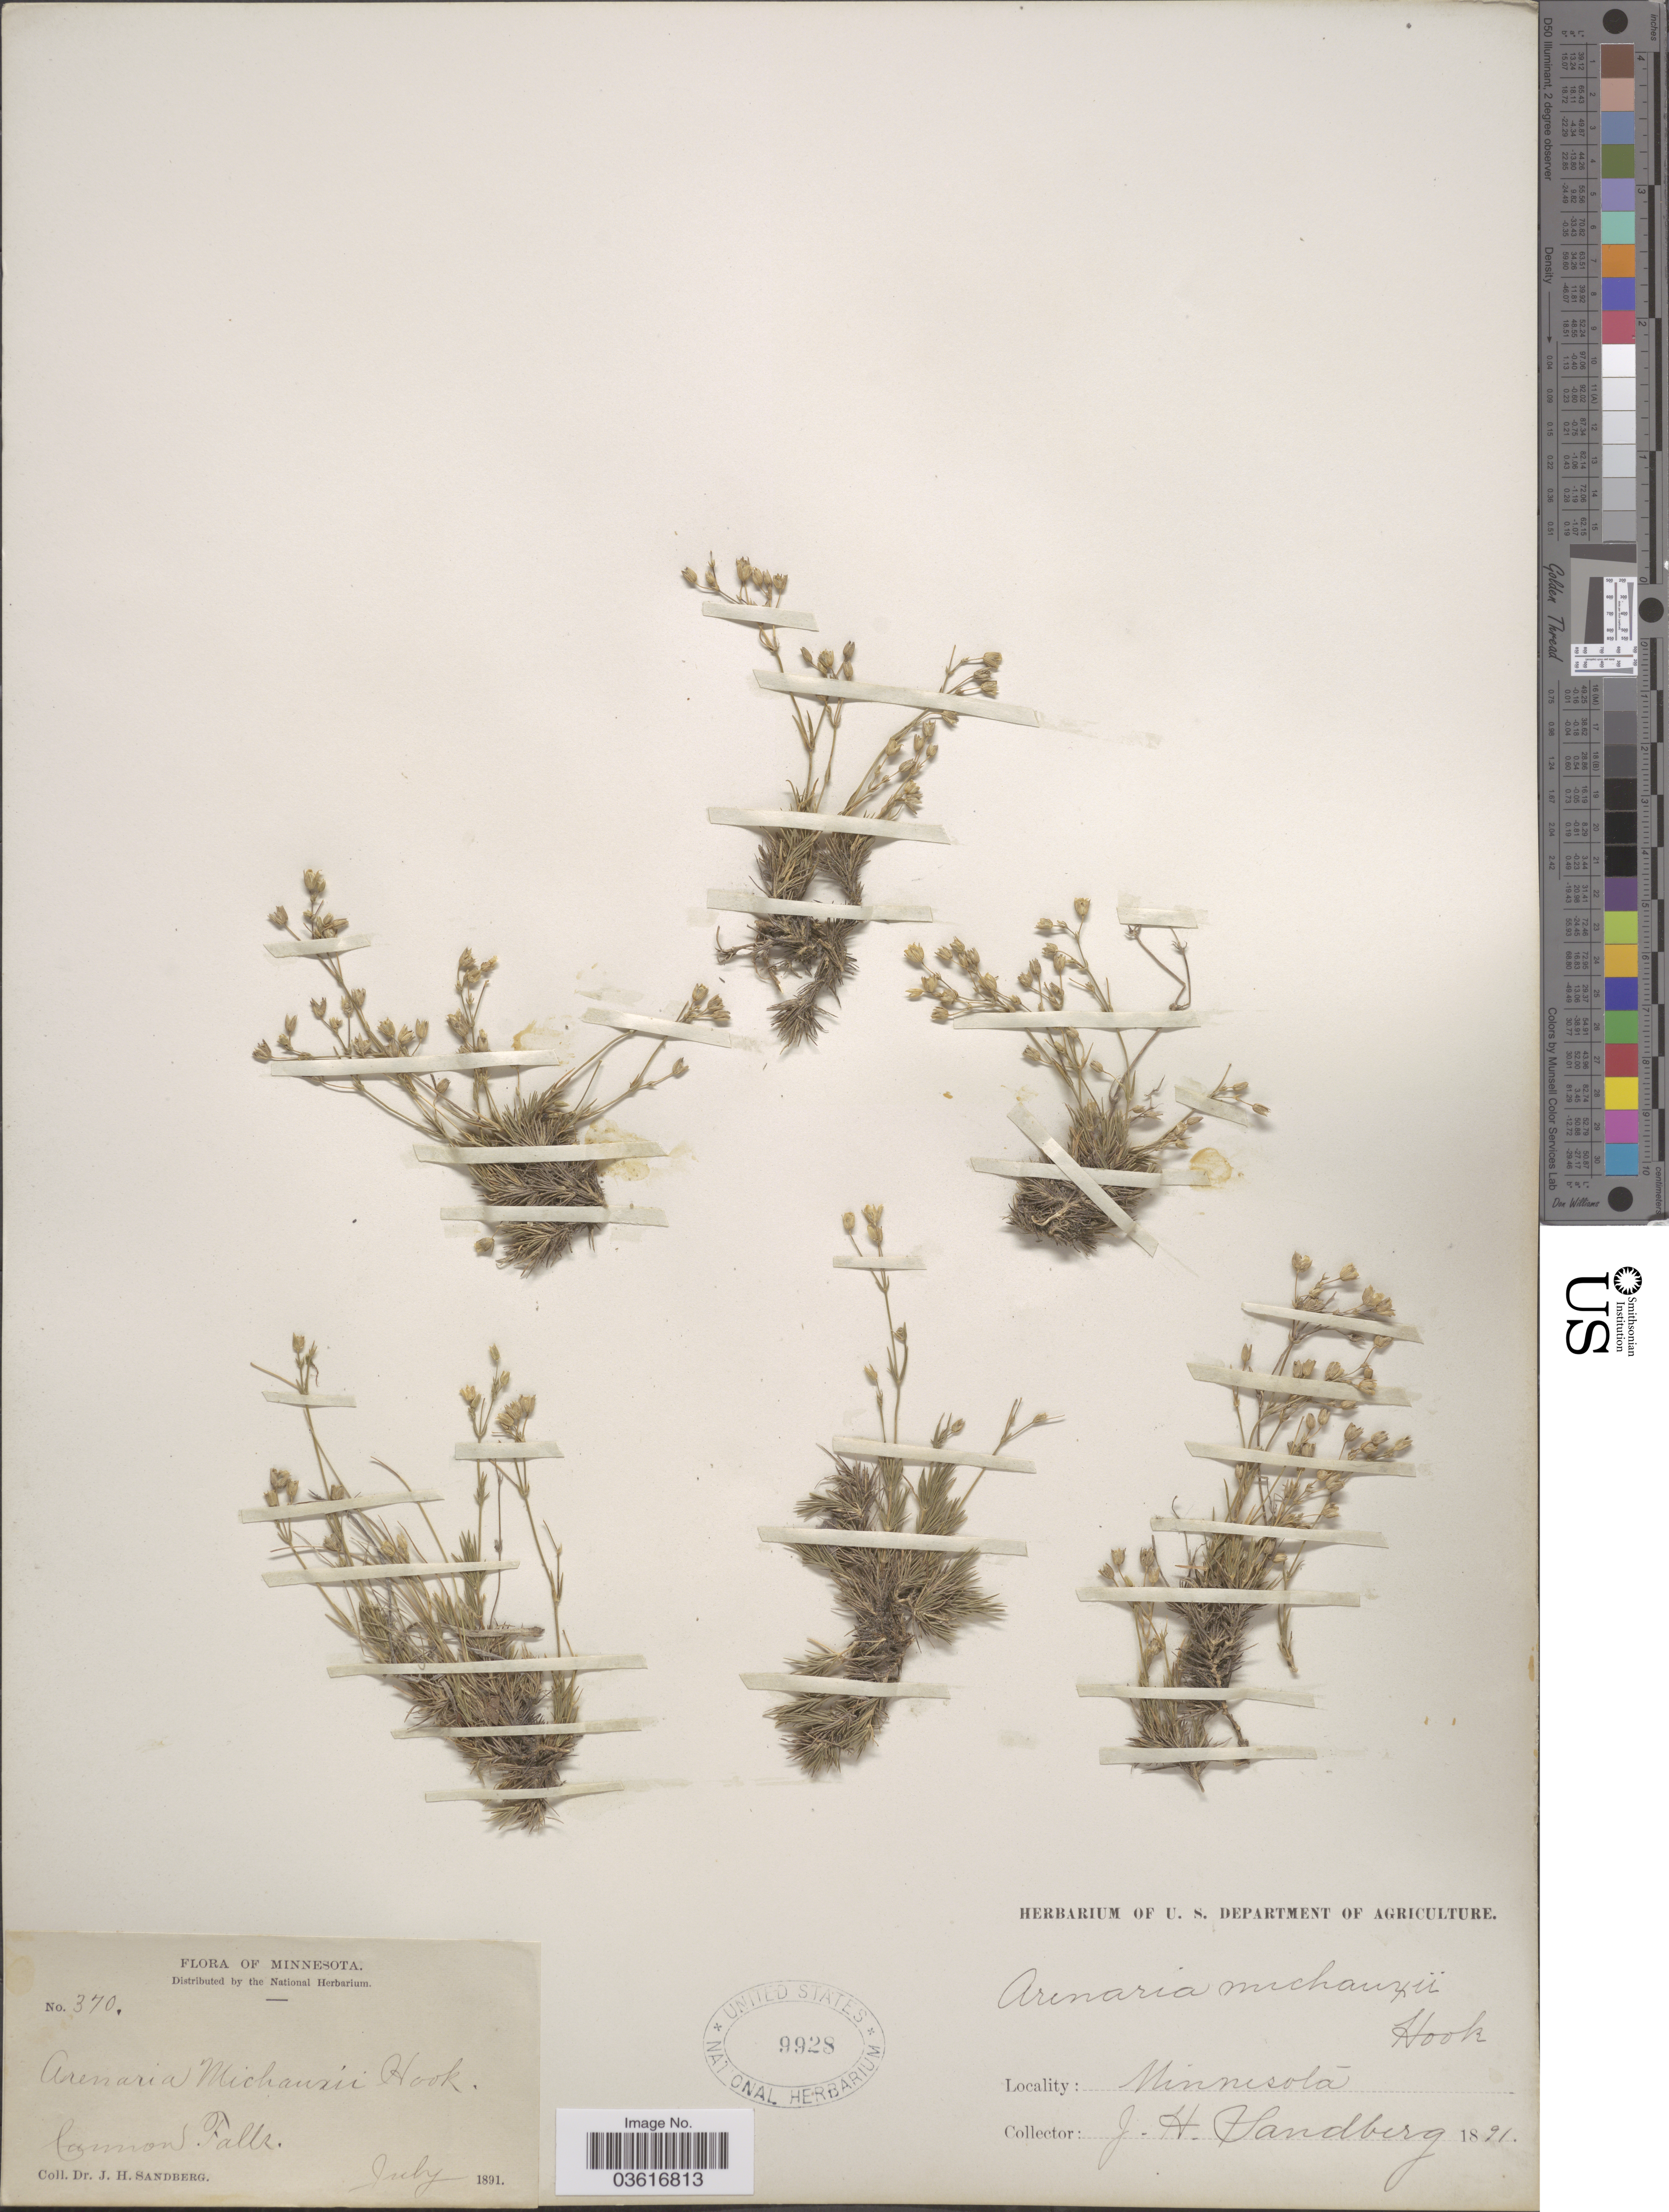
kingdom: Plantae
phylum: Tracheophyta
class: Magnoliopsida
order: Caryophyllales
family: Caryophyllaceae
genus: Minuartia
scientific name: Minuartia stricta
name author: (Sw.) Hiern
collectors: J. H. Sandberg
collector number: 370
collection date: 1891-07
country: United States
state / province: Minnesota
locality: Cannon Falls.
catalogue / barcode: US 9928